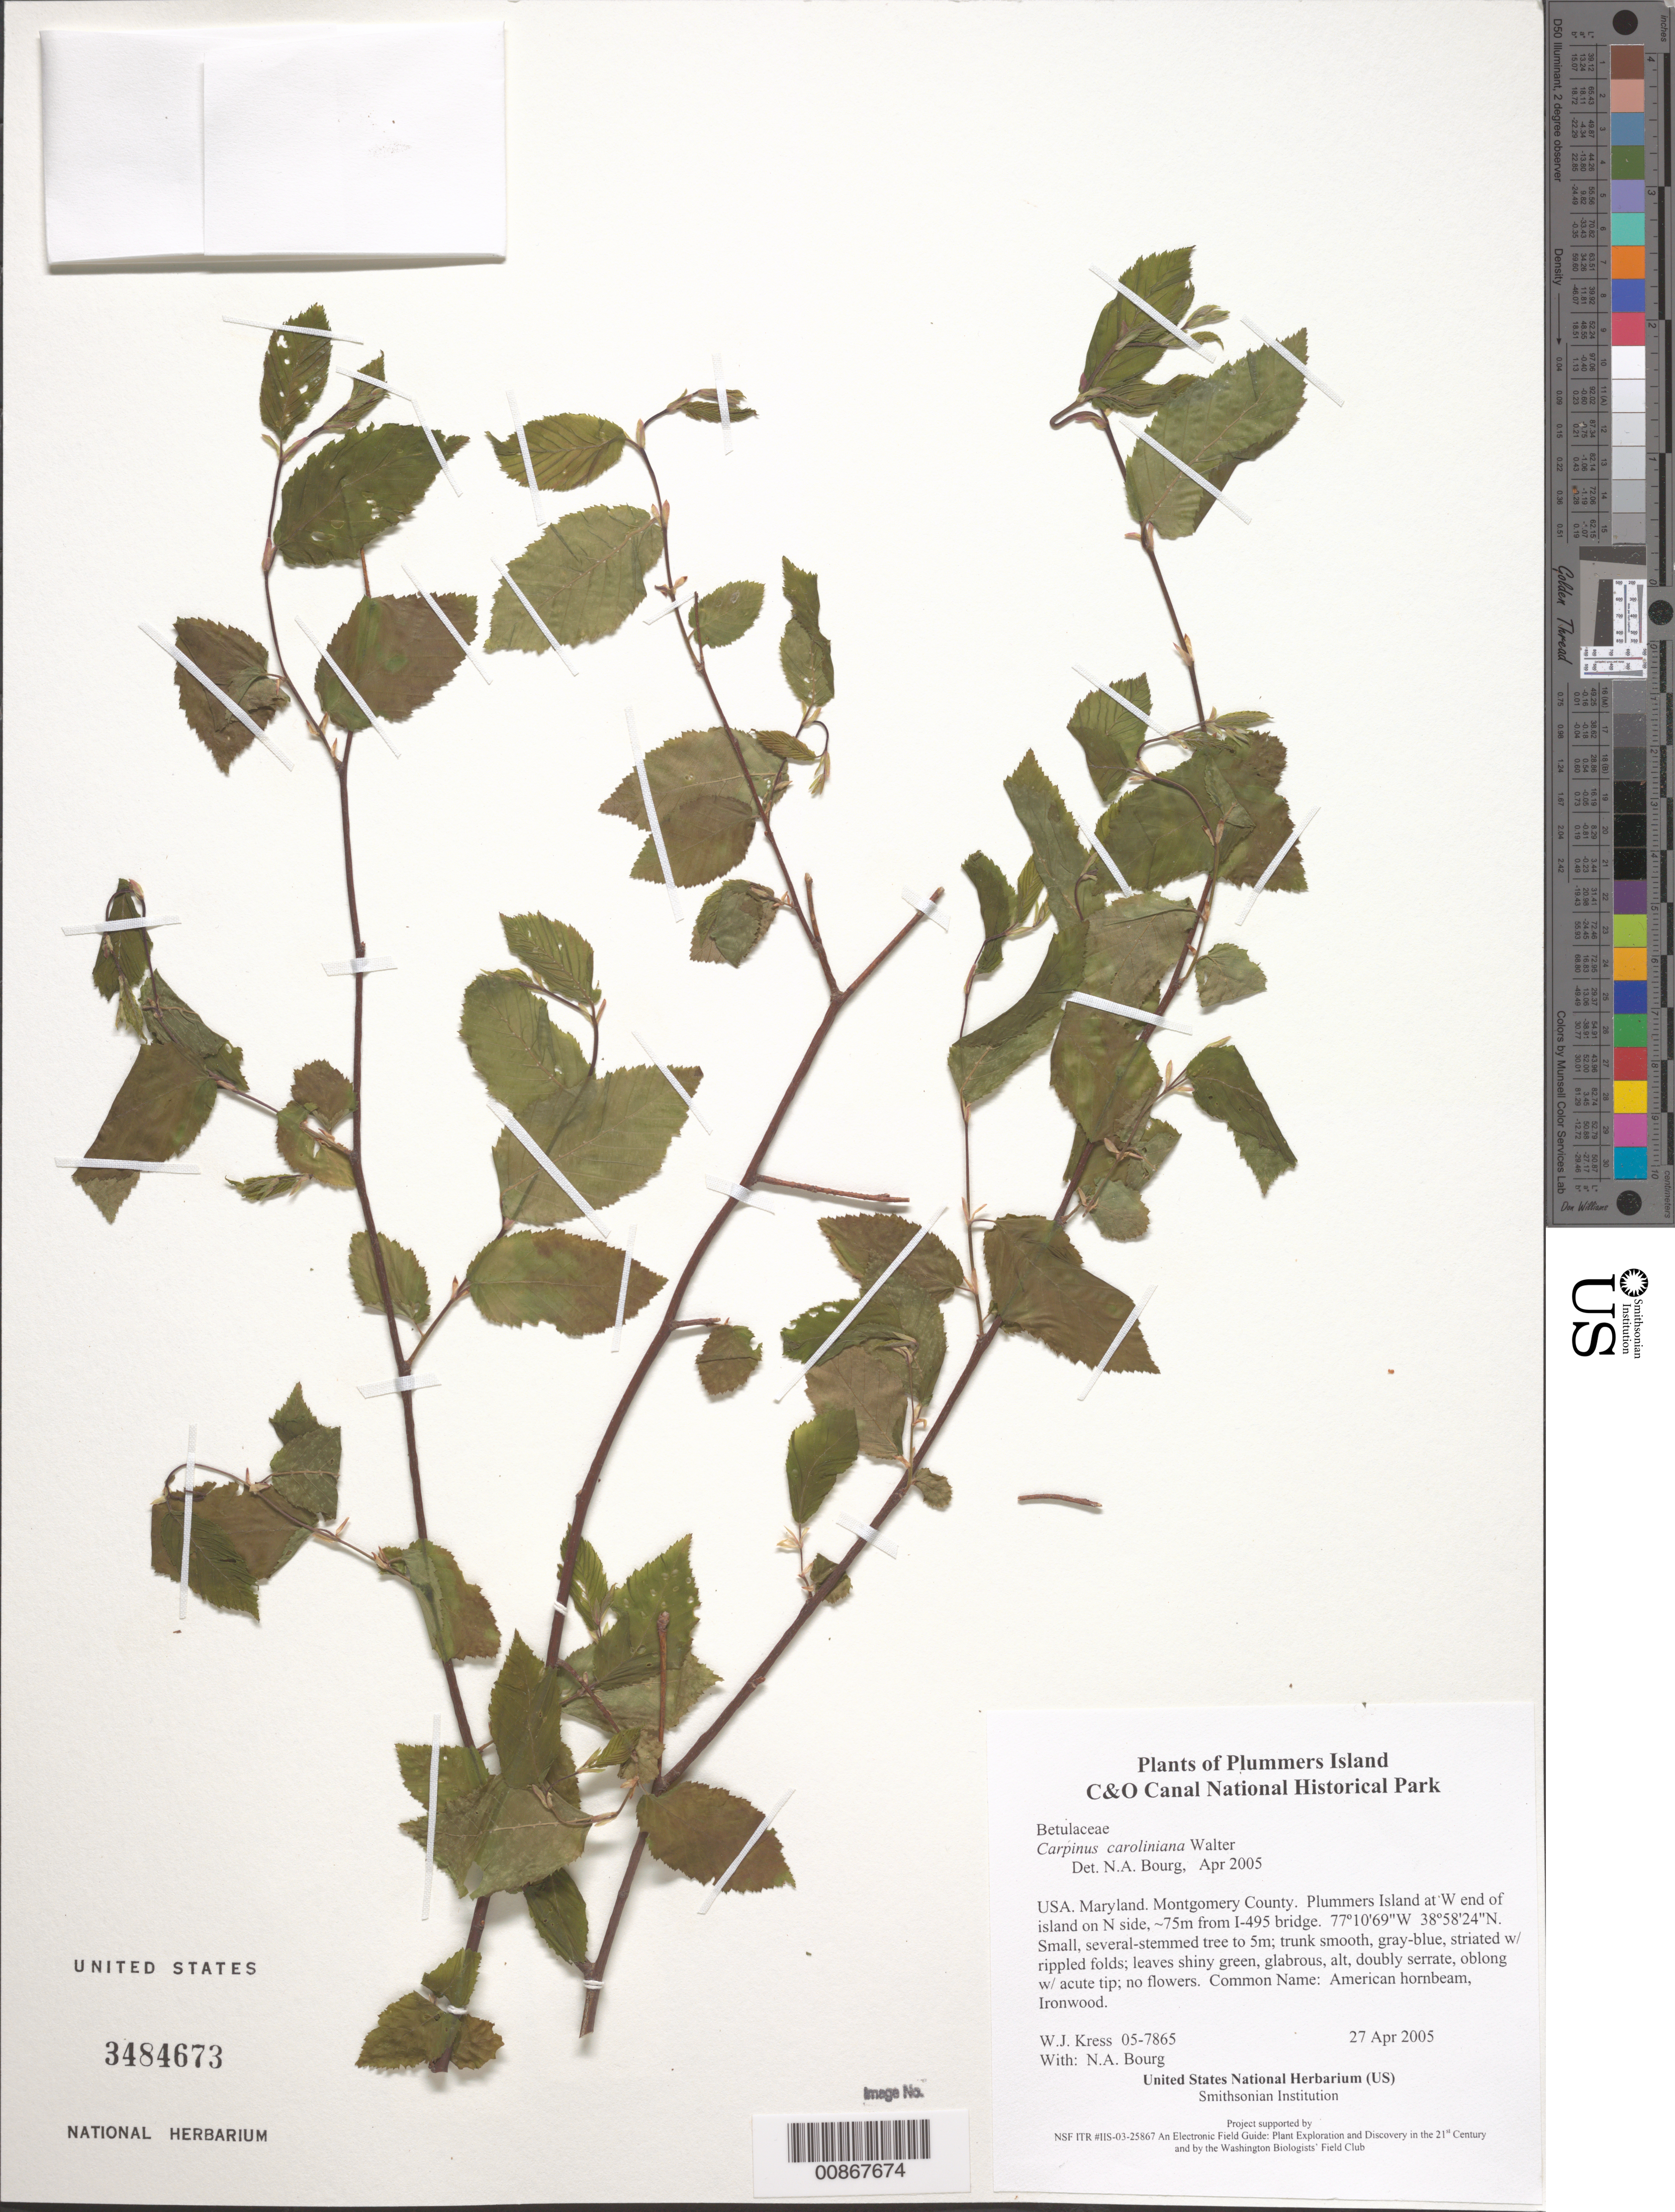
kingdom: Plantae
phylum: Tracheophyta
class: Magnoliopsida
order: Fagales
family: Betulaceae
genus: Carpinus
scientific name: Carpinus caroliniana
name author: Walter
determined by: Bourg, N. A.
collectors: W. J. Kress & N. A. Bourg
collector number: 05-7865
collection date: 2005-04-27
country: United States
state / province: Maryland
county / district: Montgomery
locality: Chesapeake and Ohio Canal National Historical Park, Plummers Island at W end of island on N side, ~75m from I-495 bridge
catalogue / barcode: US 3484673